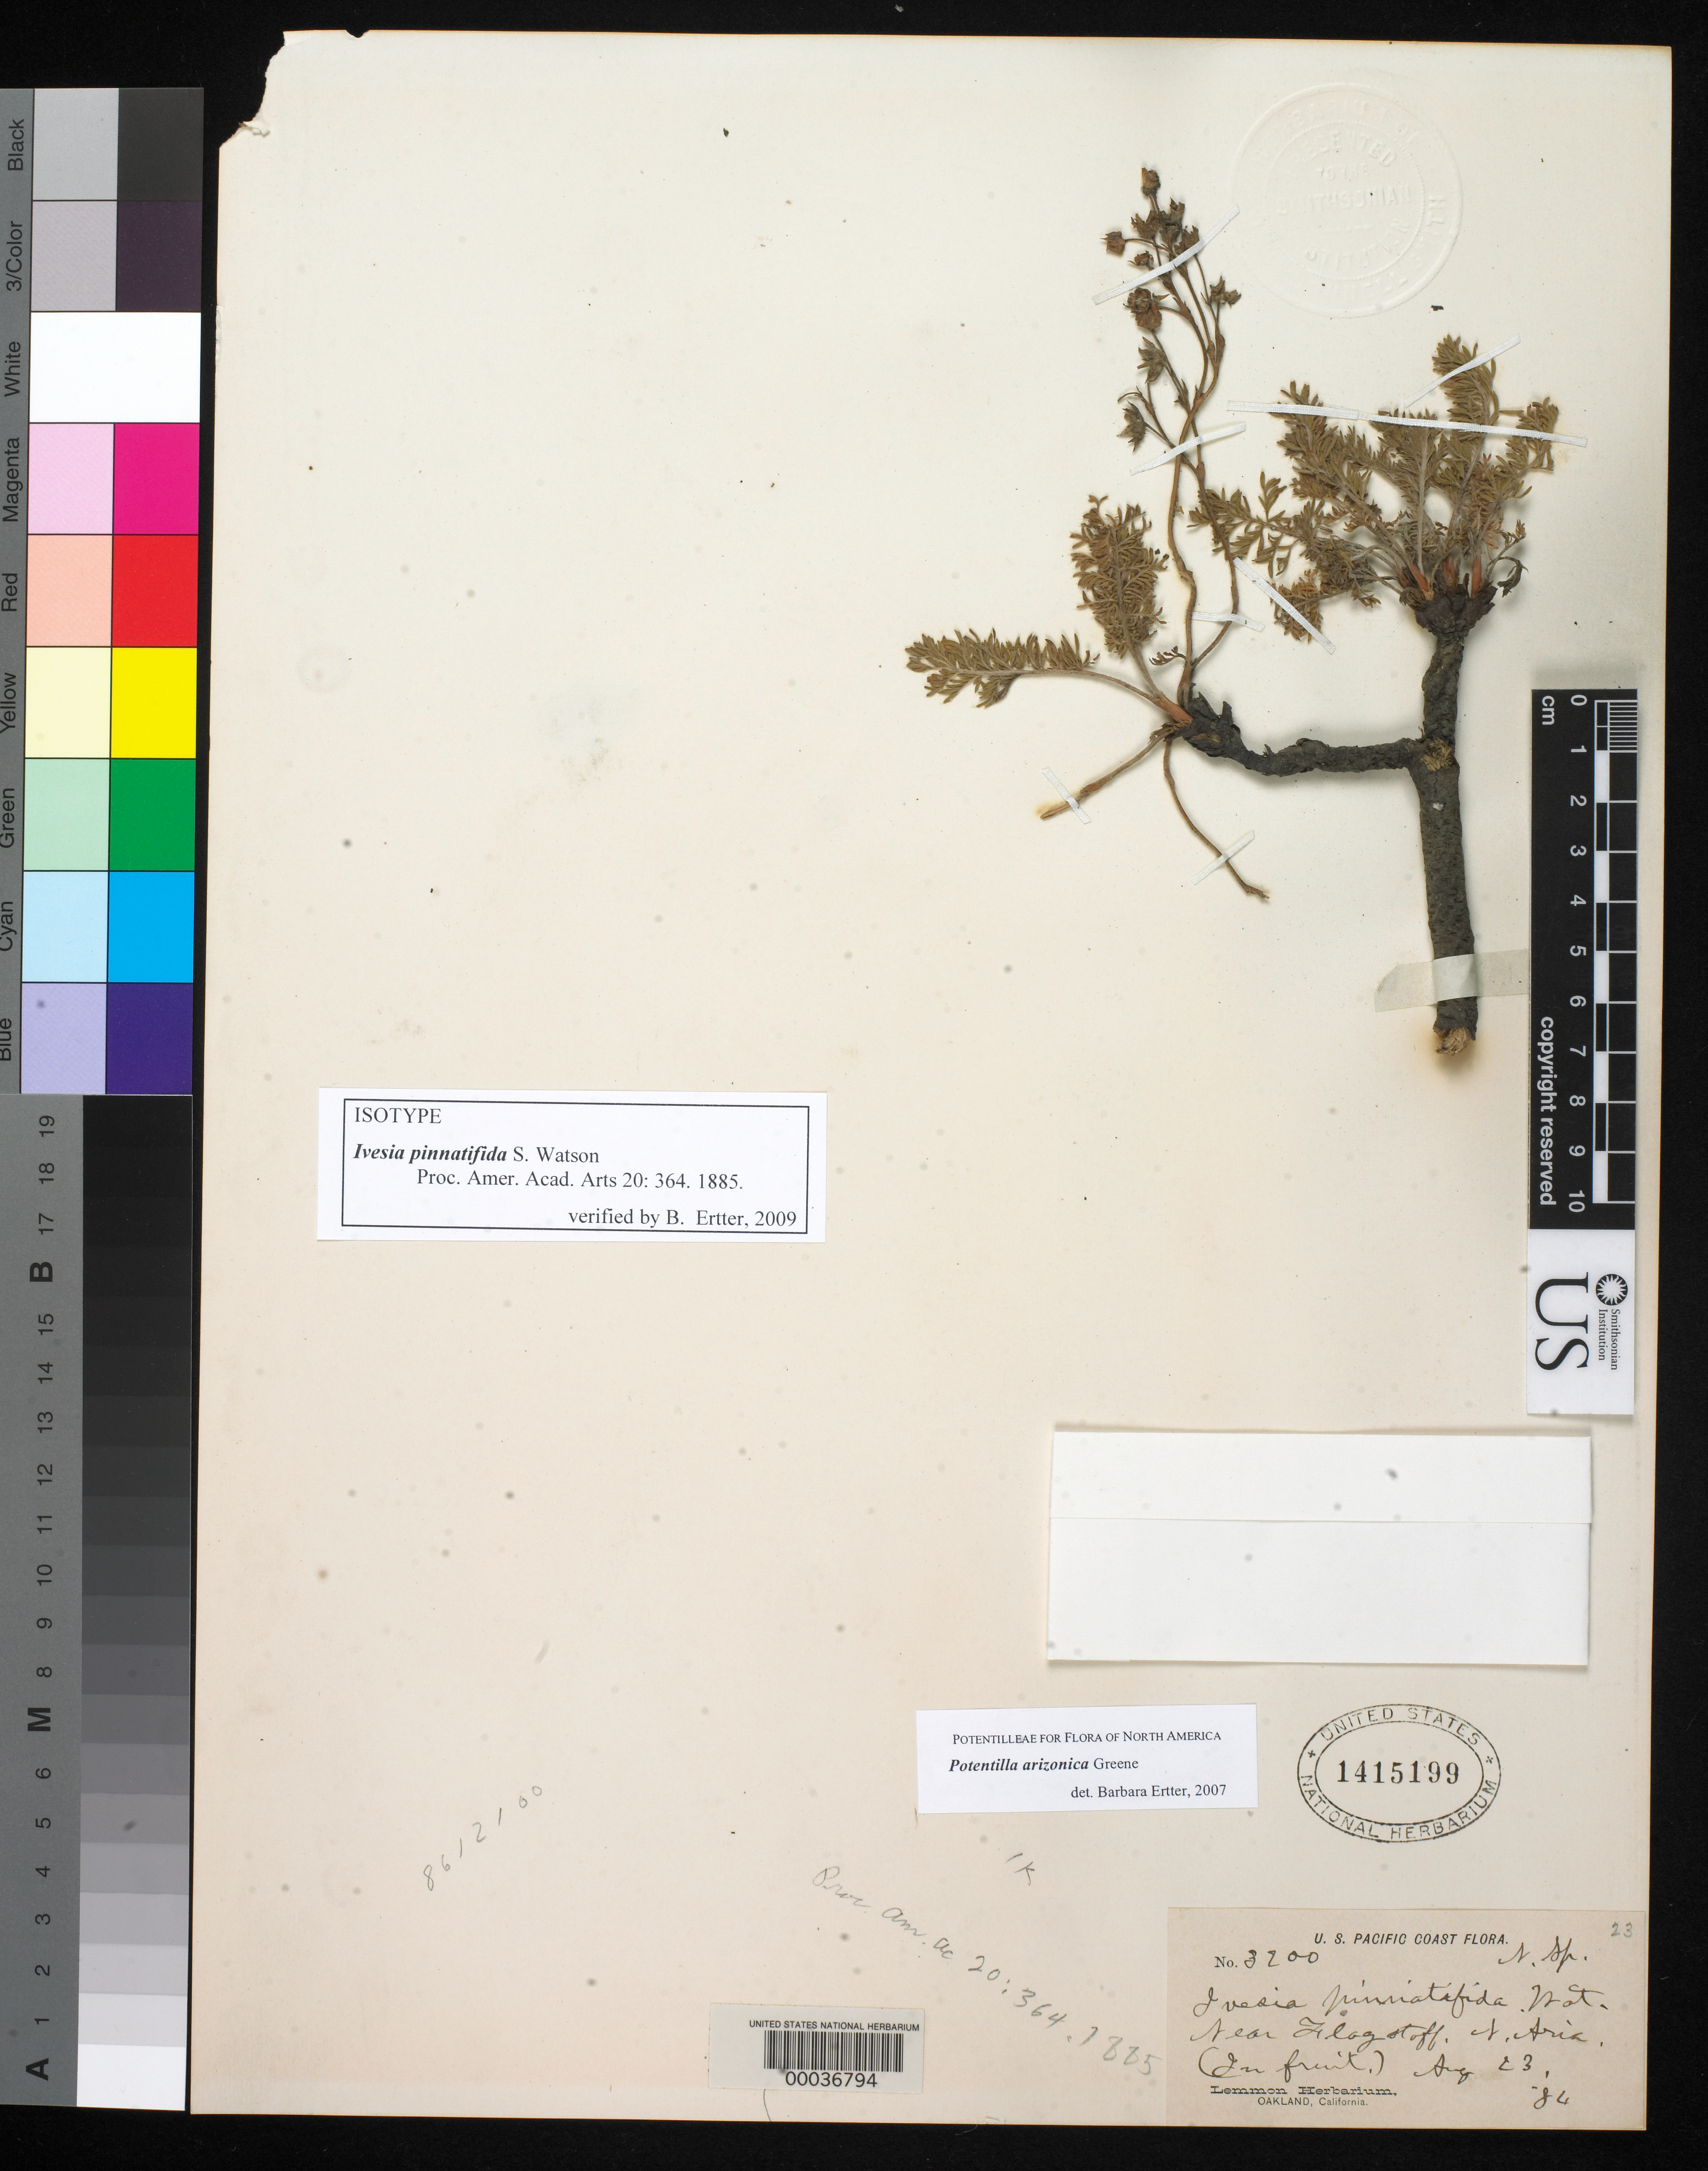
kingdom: Plantae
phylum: Tracheophyta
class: Magnoliopsida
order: Rosales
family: Rosaceae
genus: Ivesia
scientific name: Ivesia pinnatifida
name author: S. Watson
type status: Possible Isotype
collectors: J. Lemmon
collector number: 3200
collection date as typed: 23 Aug 1884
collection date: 1884-08-23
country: United States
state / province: Arizona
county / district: Coconino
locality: Near Flagstaff.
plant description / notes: Annotated by B. Ertter (2007) as "isotype"; protologue cites collection date of September (note Aug. on specimen label).; Also a [possible] type of Potentilla arizonica Greene, nom. nov.; Specimen ex John Donnell Smith herbarium.; Replacement name for Ivesia pinnatifica S. Watson (1885), non Potentilla pinnatifida J. Presl (1822).; Also a [possible] type of Ivesia pinnatifida S. Watson.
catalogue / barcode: US 1415199